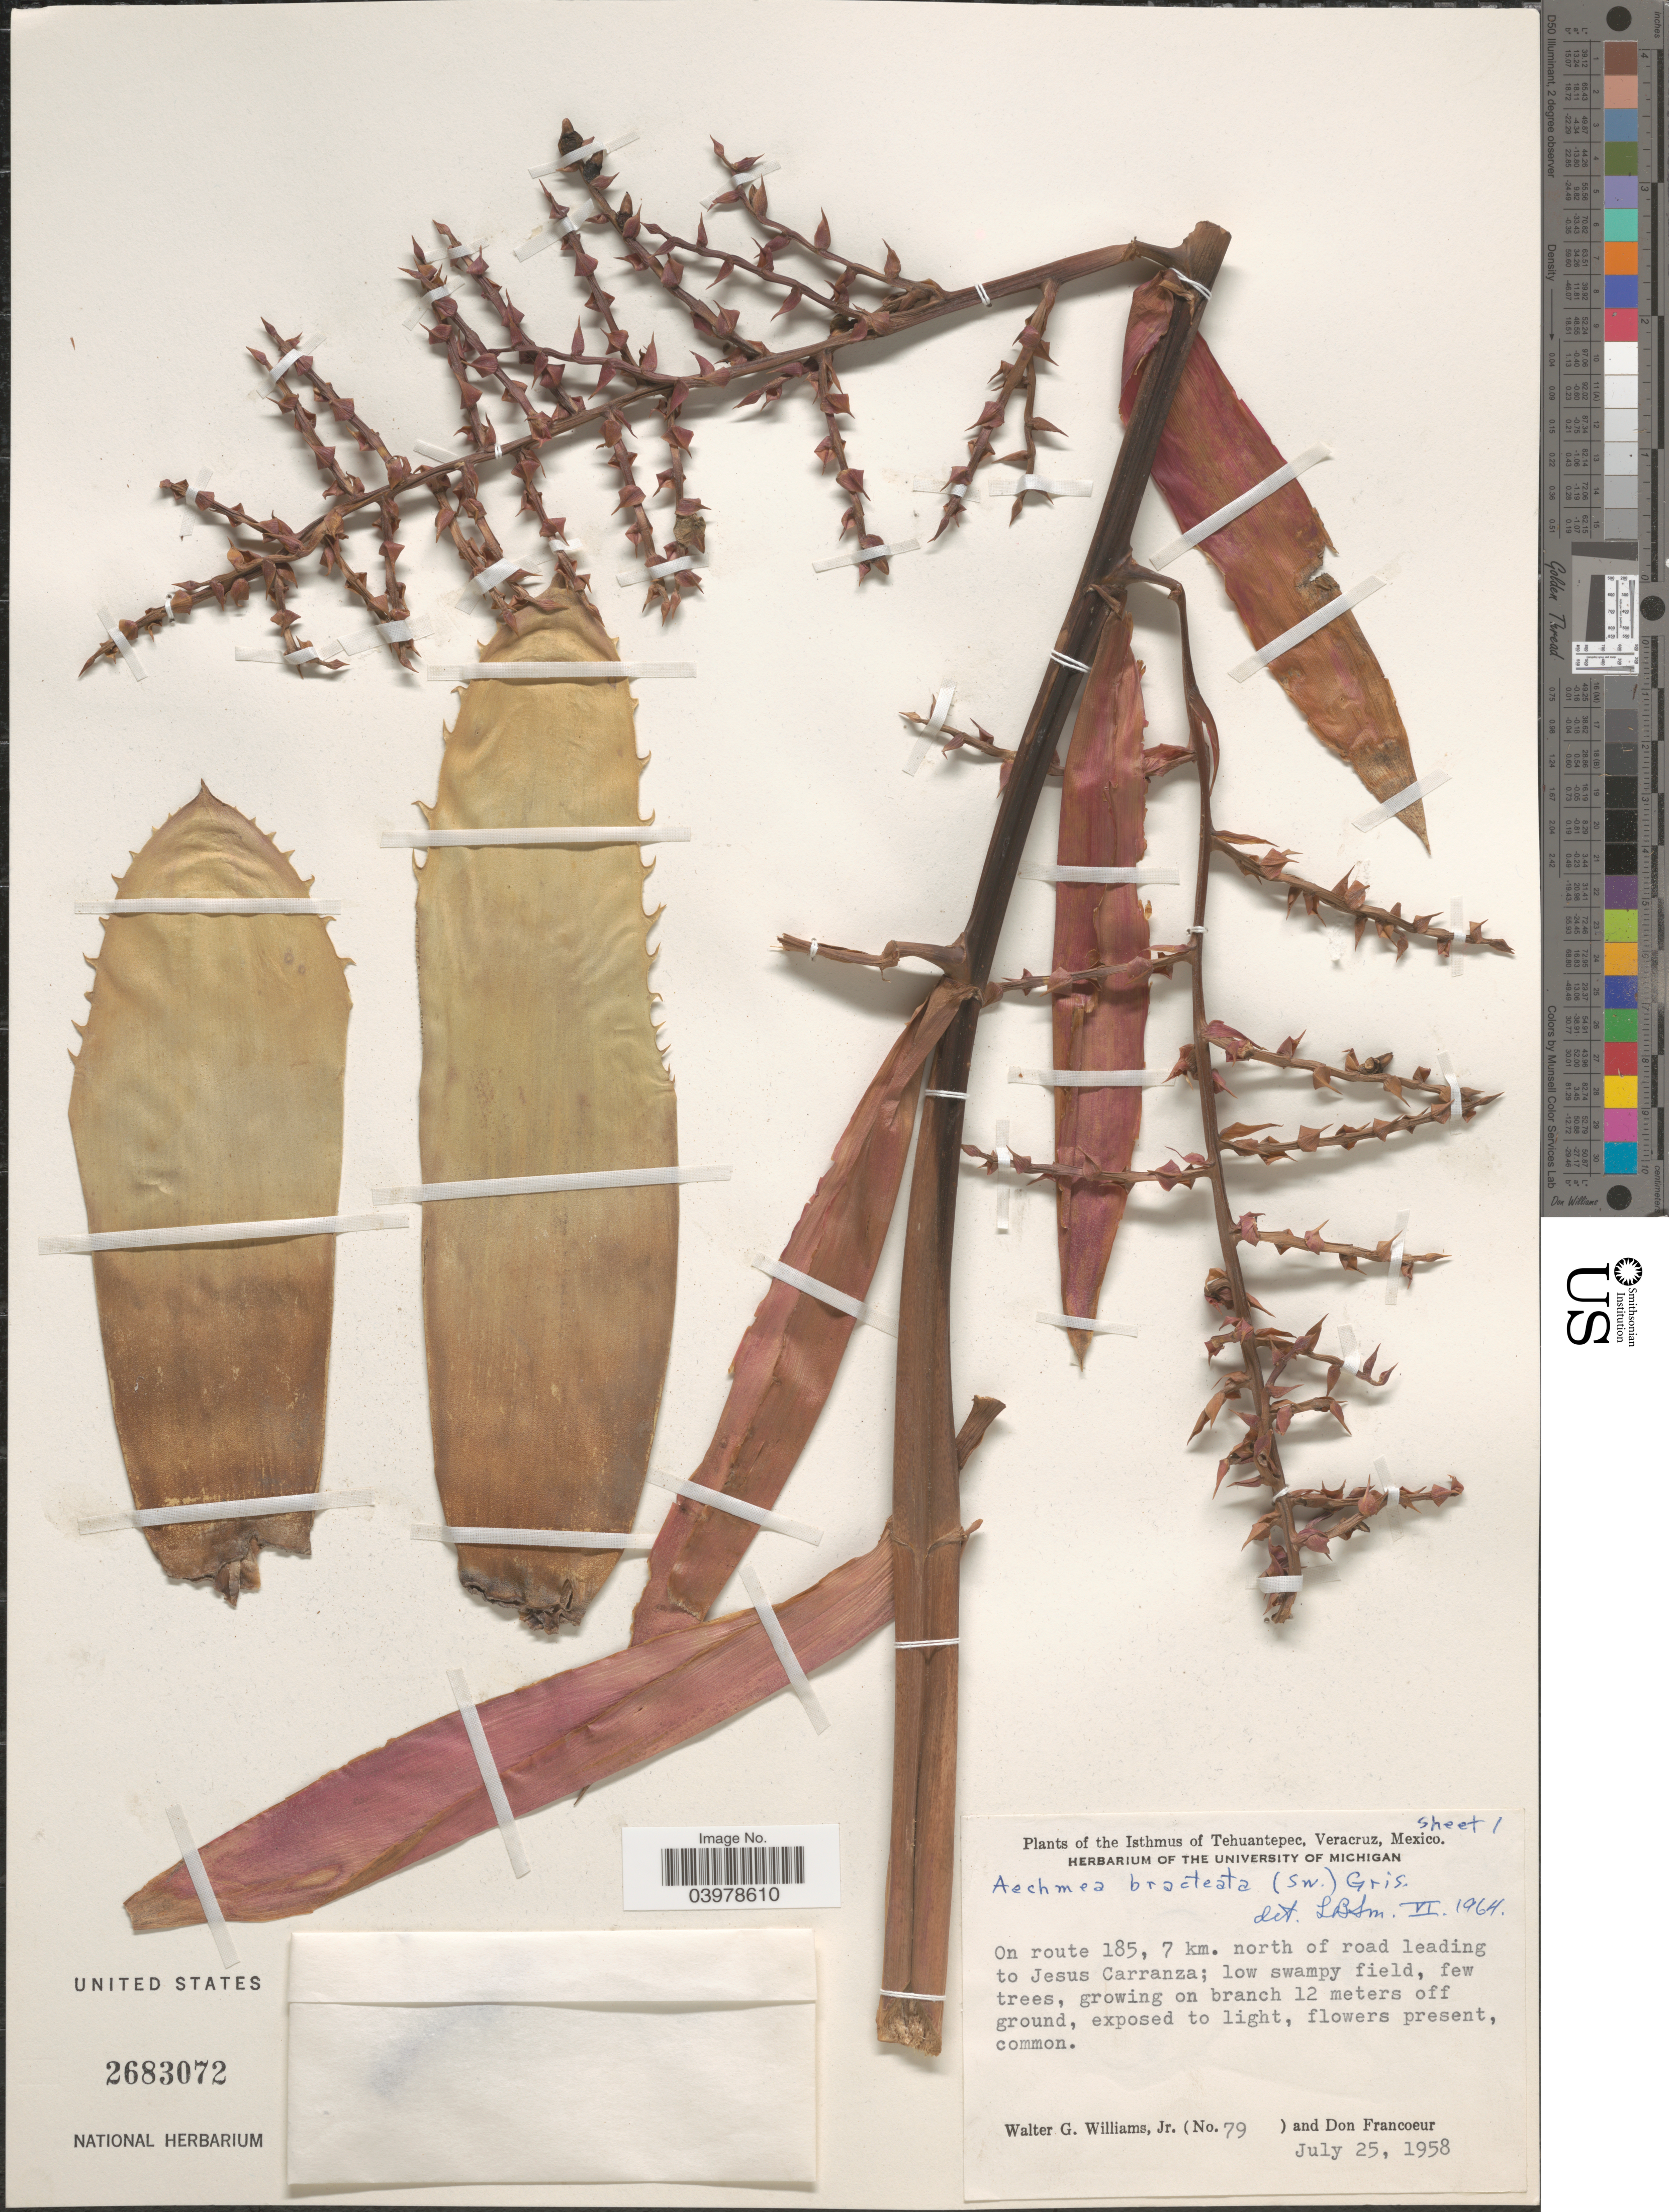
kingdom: Plantae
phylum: Tracheophyta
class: Liliopsida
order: Poales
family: Bromeliaceae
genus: Aechmea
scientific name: Aechmea bracteata var. bracteata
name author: (Sw.) Griseb.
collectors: W. A. Williams & D. Francoeur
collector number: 79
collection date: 1958-07-25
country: Mexico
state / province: Veracruz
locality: The Isthmus of Tehuantepec, Veracruz. On route 185, 7 km. north of road leading to Jesus Carranza.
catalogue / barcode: US 2683072